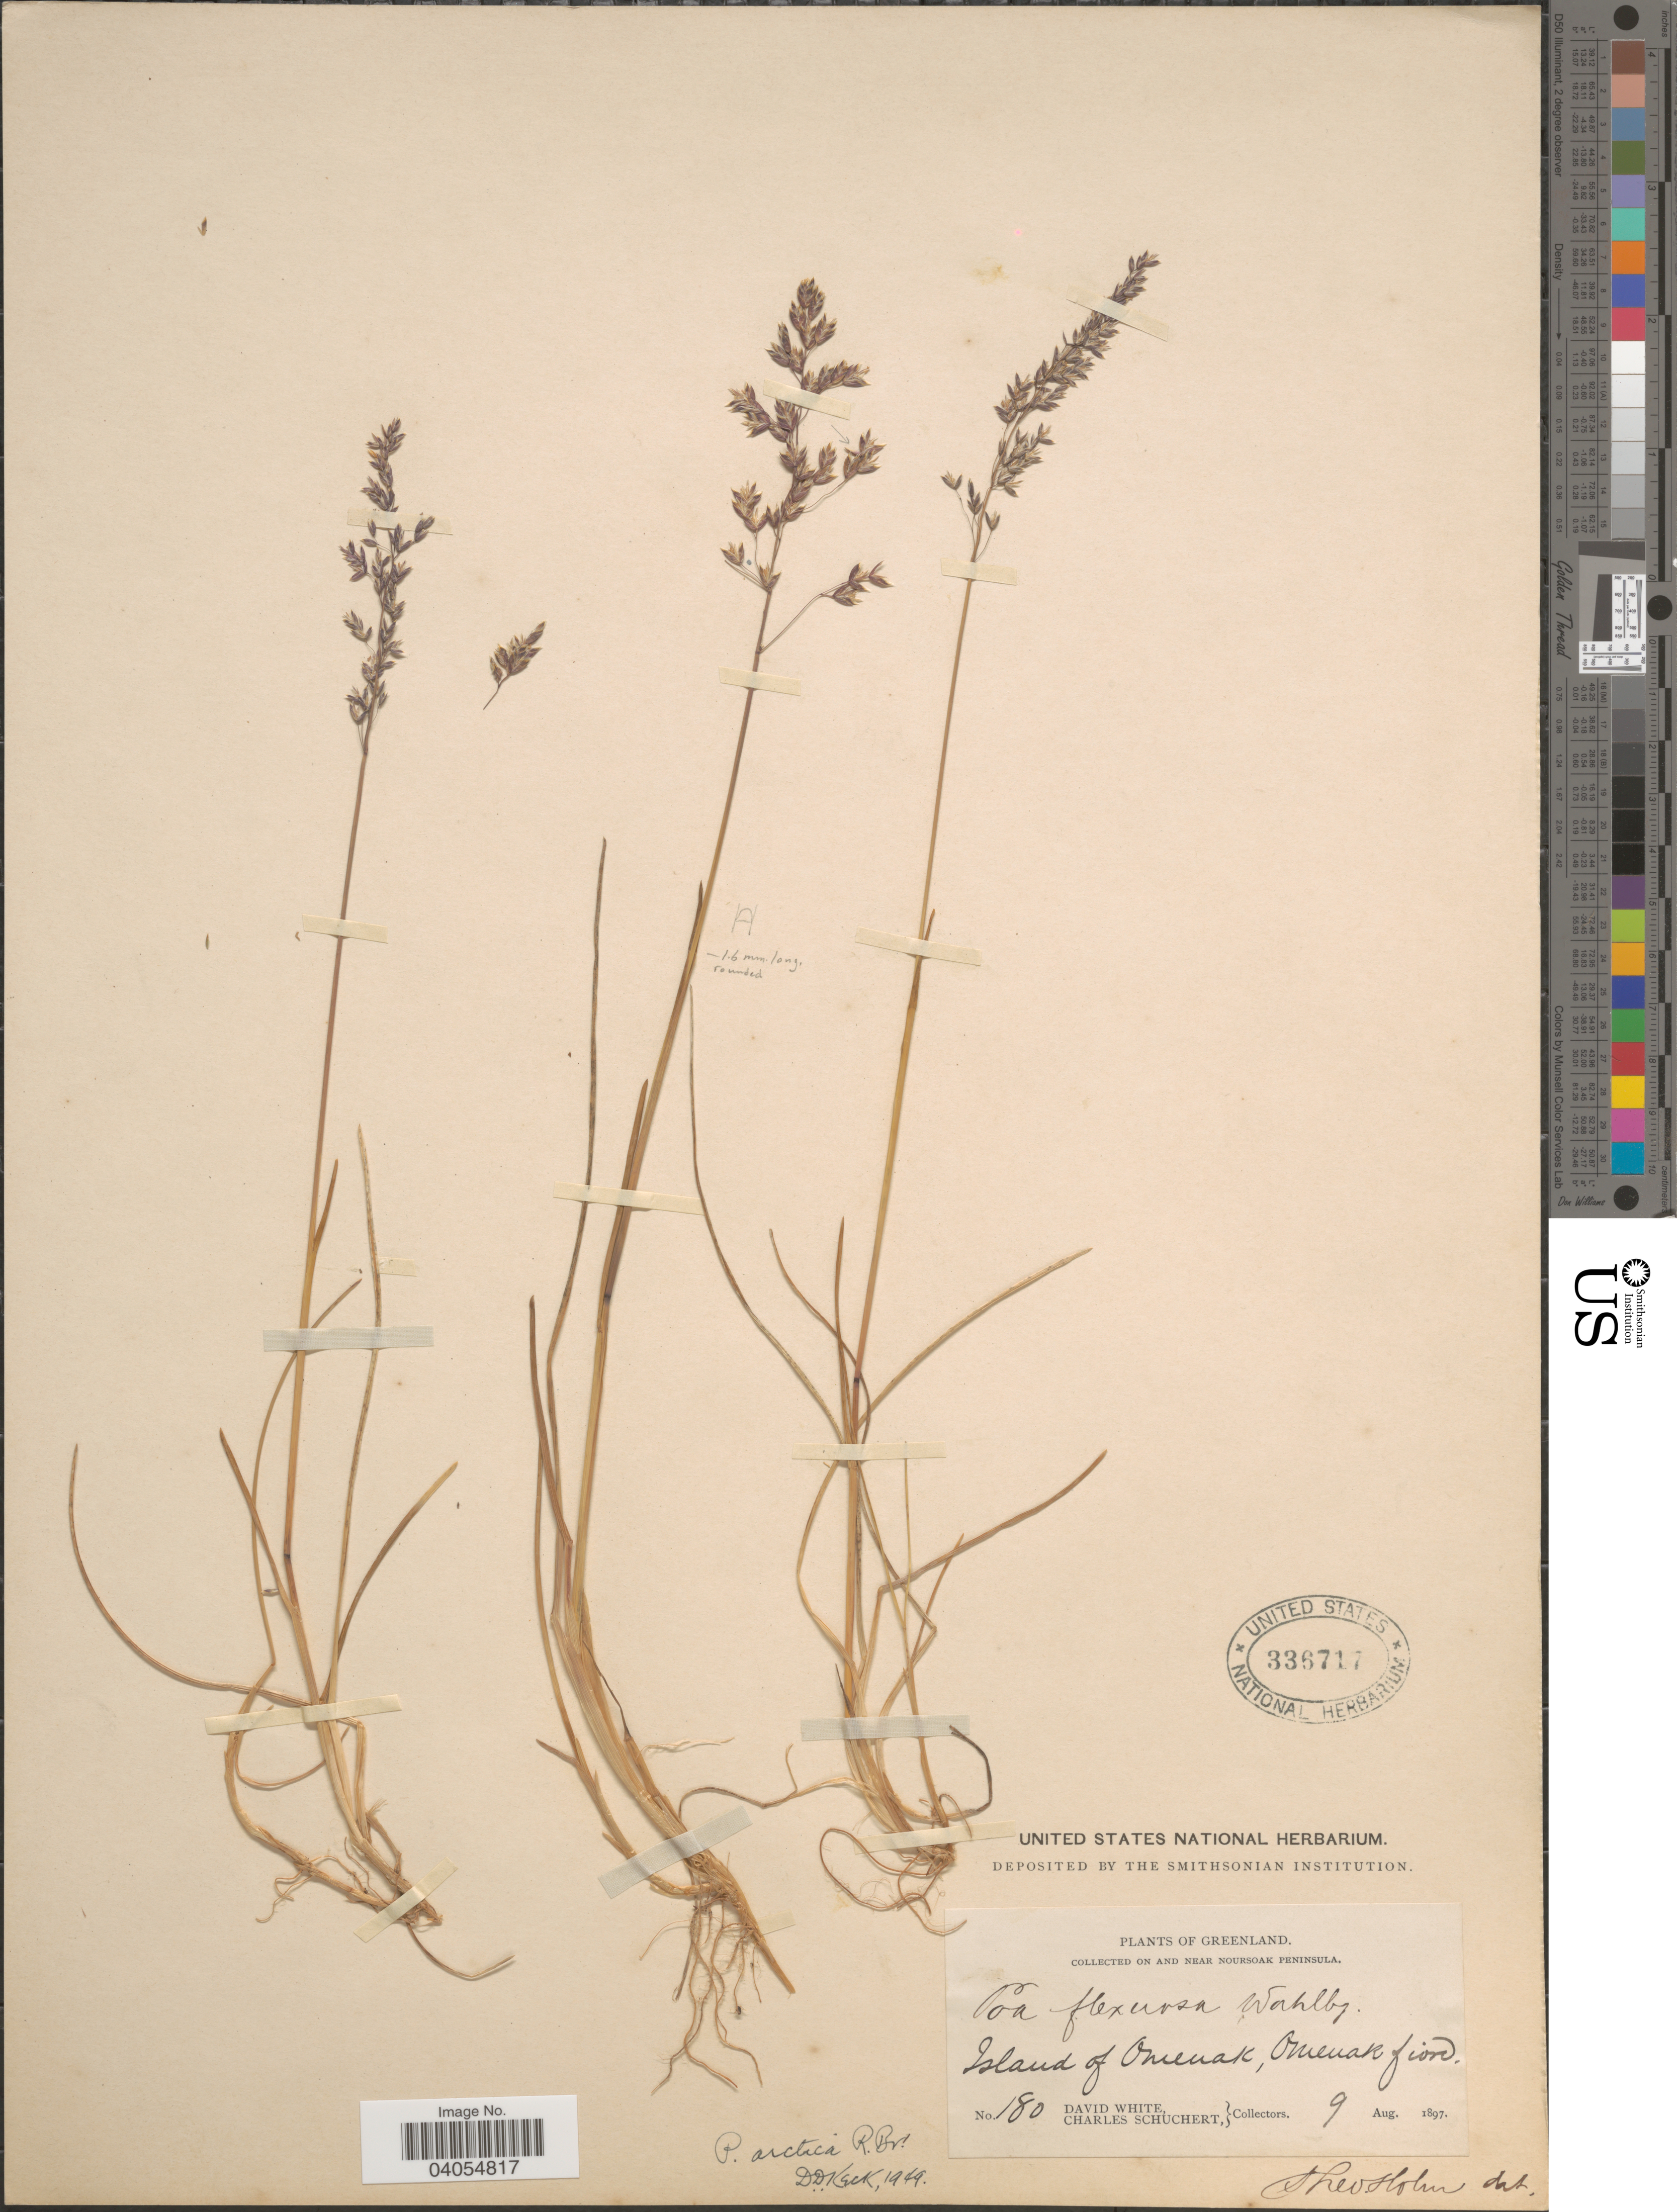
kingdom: Plantae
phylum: Tracheophyta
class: Liliopsida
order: Poales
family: Poaceae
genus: Poa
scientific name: Poa arctica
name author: R. Br.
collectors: D. White & C. Schuchert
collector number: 180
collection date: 1897-08-09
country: Greenland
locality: On and near Noursoak Peninsula. Island of Omenak, Omenak fiord.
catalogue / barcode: US 336717